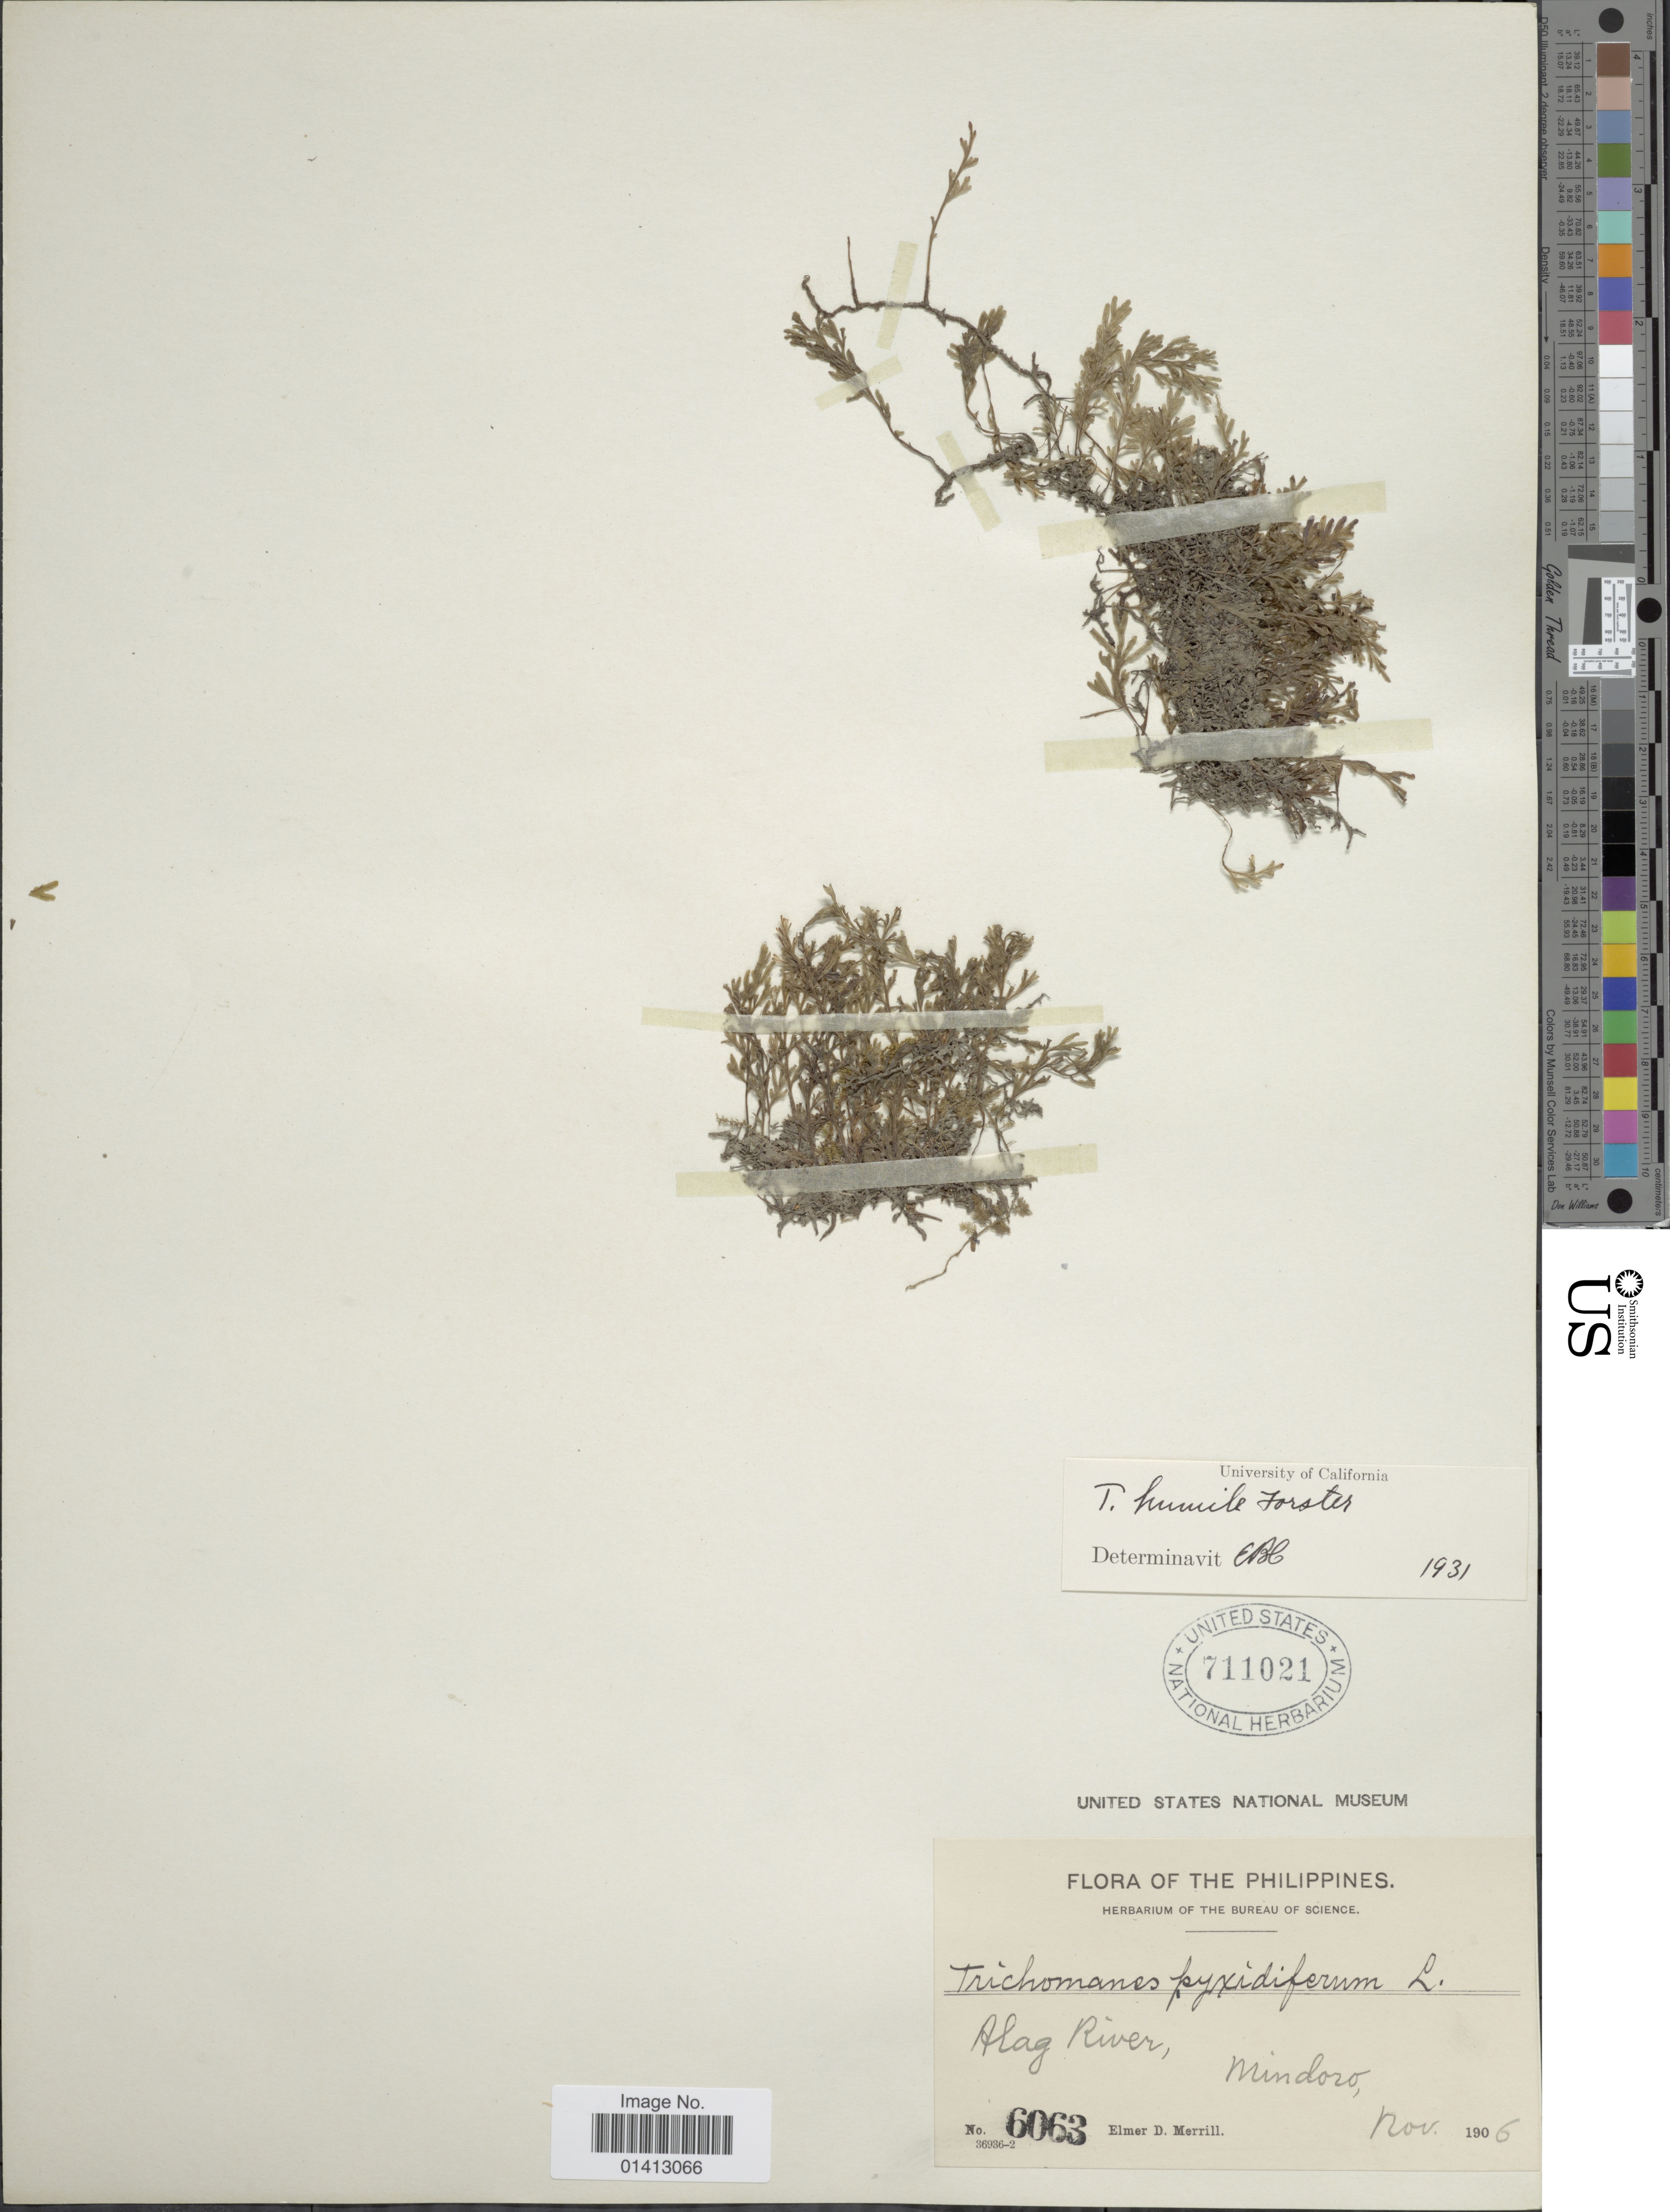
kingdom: Plantae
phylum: Tracheophyta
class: Polypodiopsida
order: Hymenophyllales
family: Hymenophyllaceae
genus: Crepidomanes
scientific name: Crepidomanes humilis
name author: (G. Forst.) Bosch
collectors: E. D. Merrill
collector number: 6063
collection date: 1906-11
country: Philippines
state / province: Mimaropa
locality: Alag River, Mindoro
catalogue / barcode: US 711021